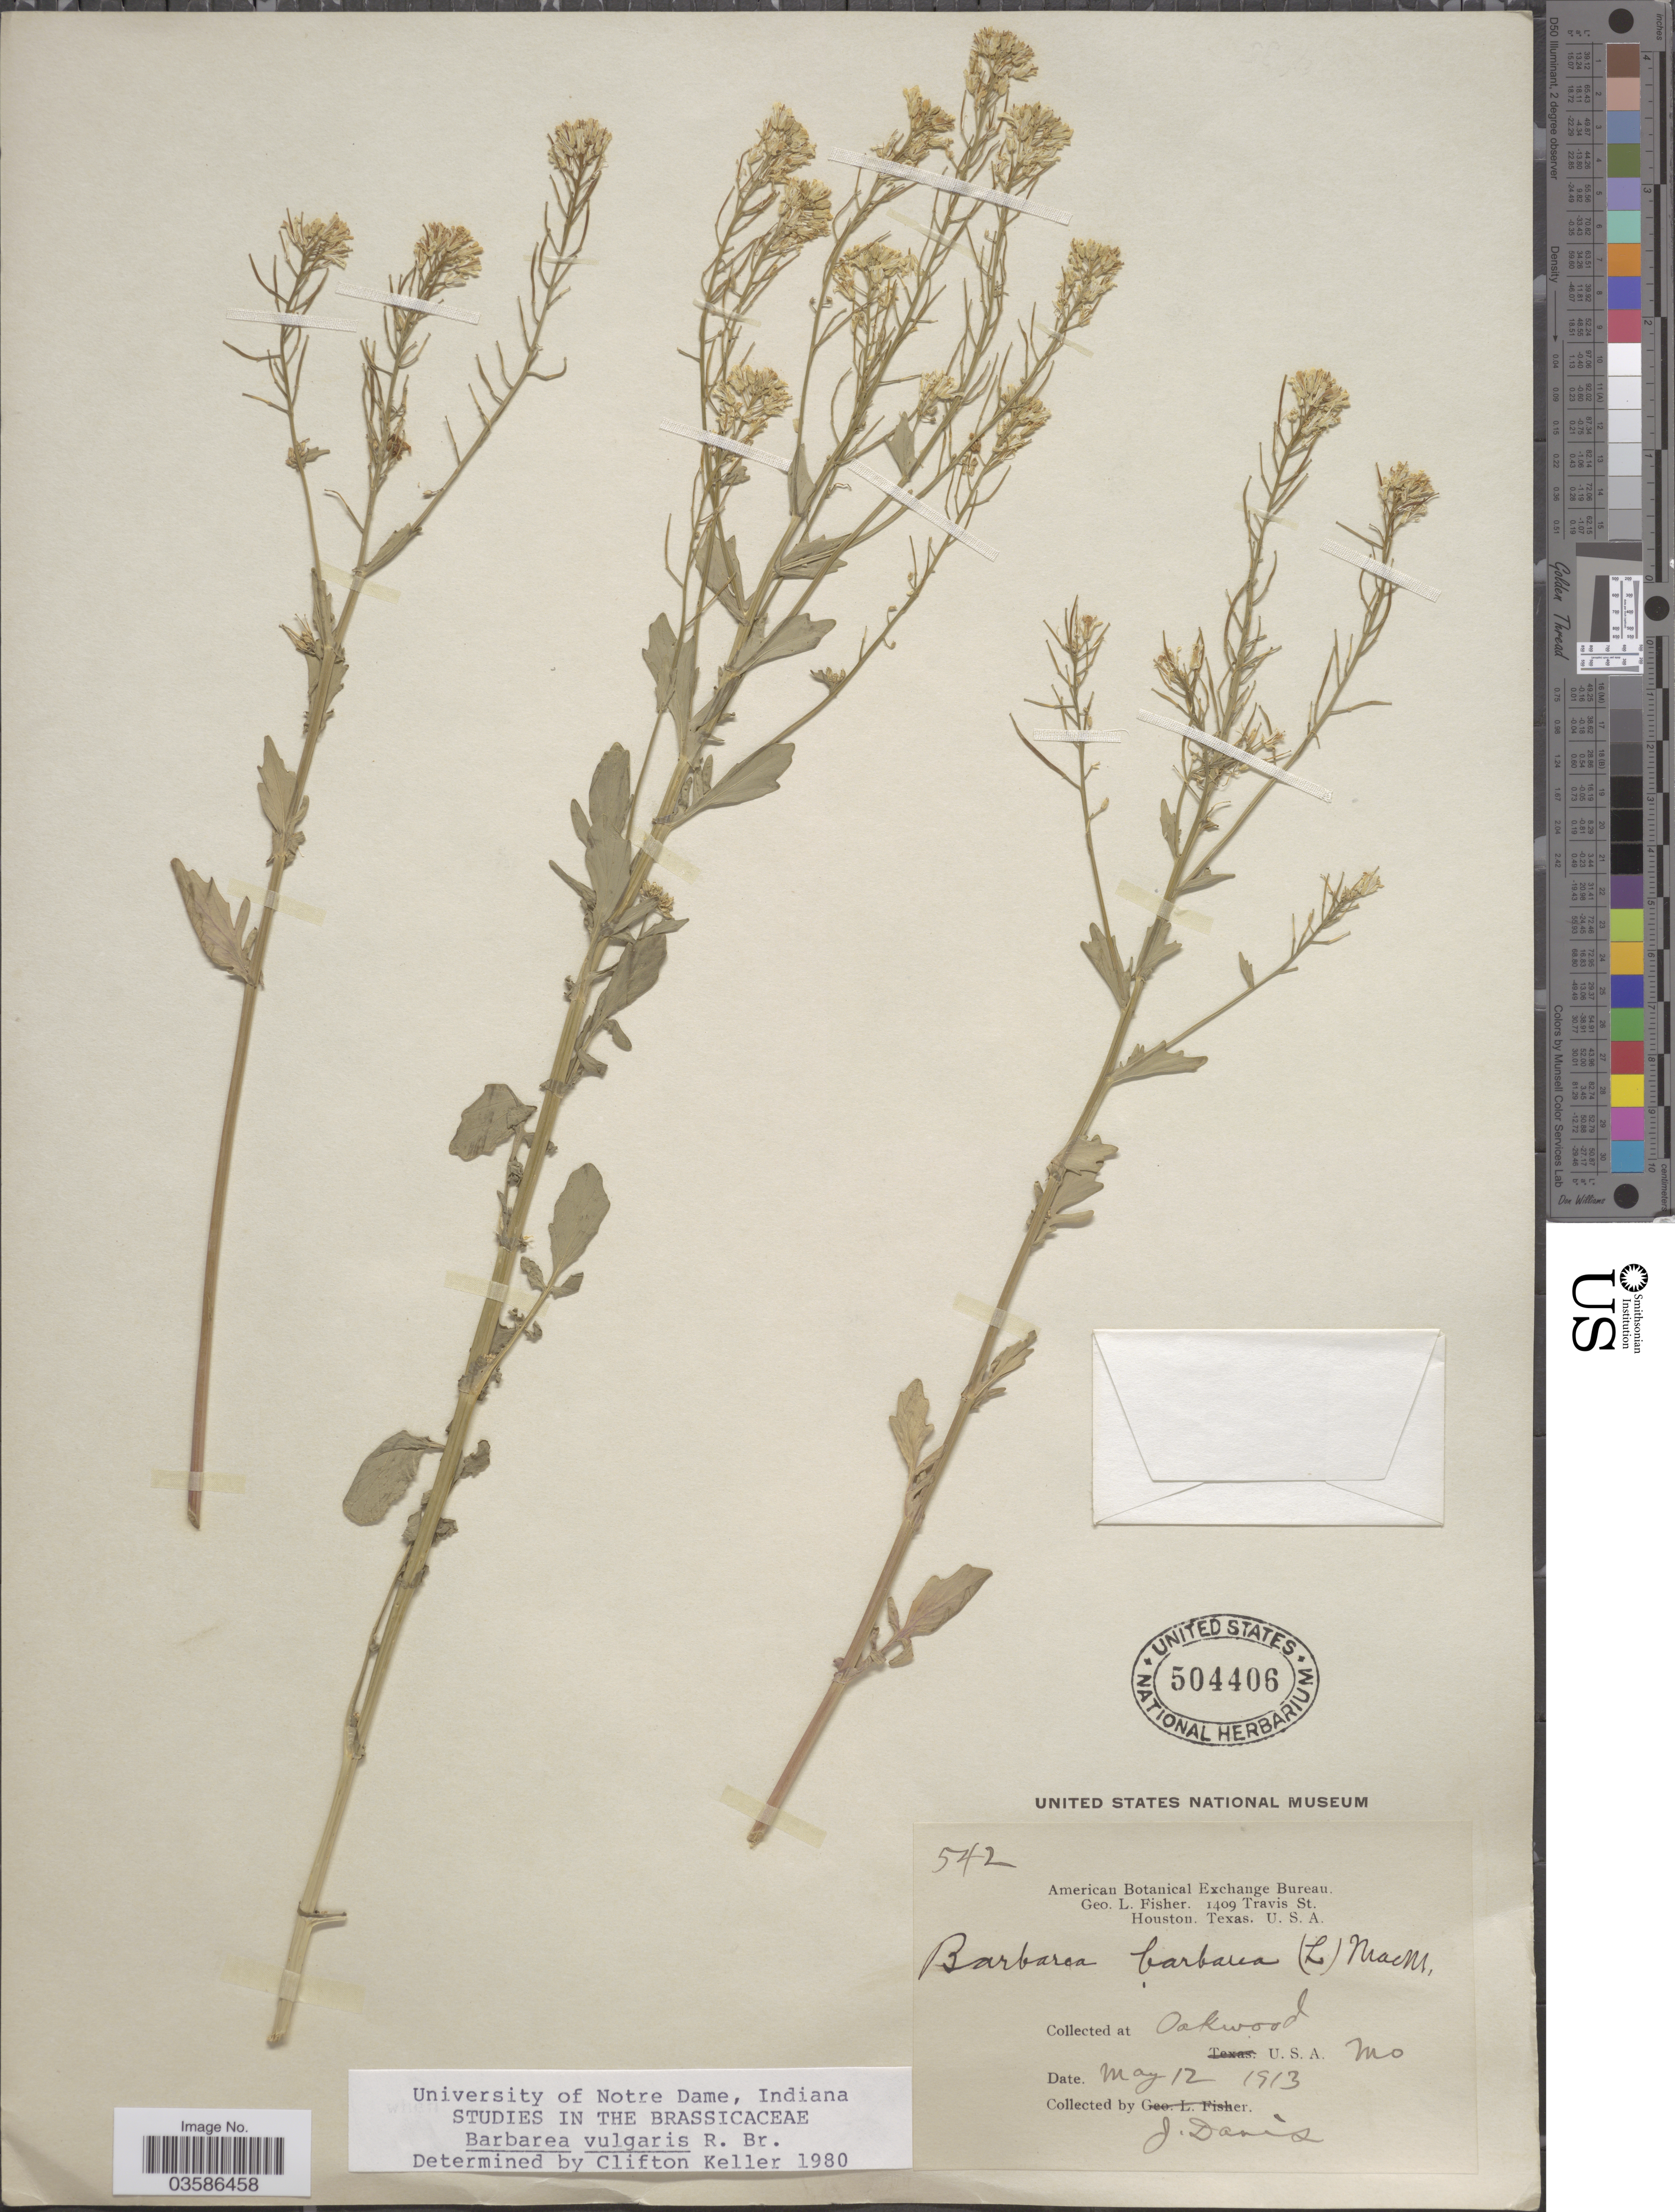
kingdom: Plantae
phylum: Tracheophyta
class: Magnoliopsida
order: Brassicales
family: Brassicaceae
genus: Barbarea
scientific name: Barbarea vulgaris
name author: W.T. Aiton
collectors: J. Davis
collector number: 542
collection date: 1913-05-12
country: United States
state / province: Missouri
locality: Oakwood.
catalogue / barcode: US 504406